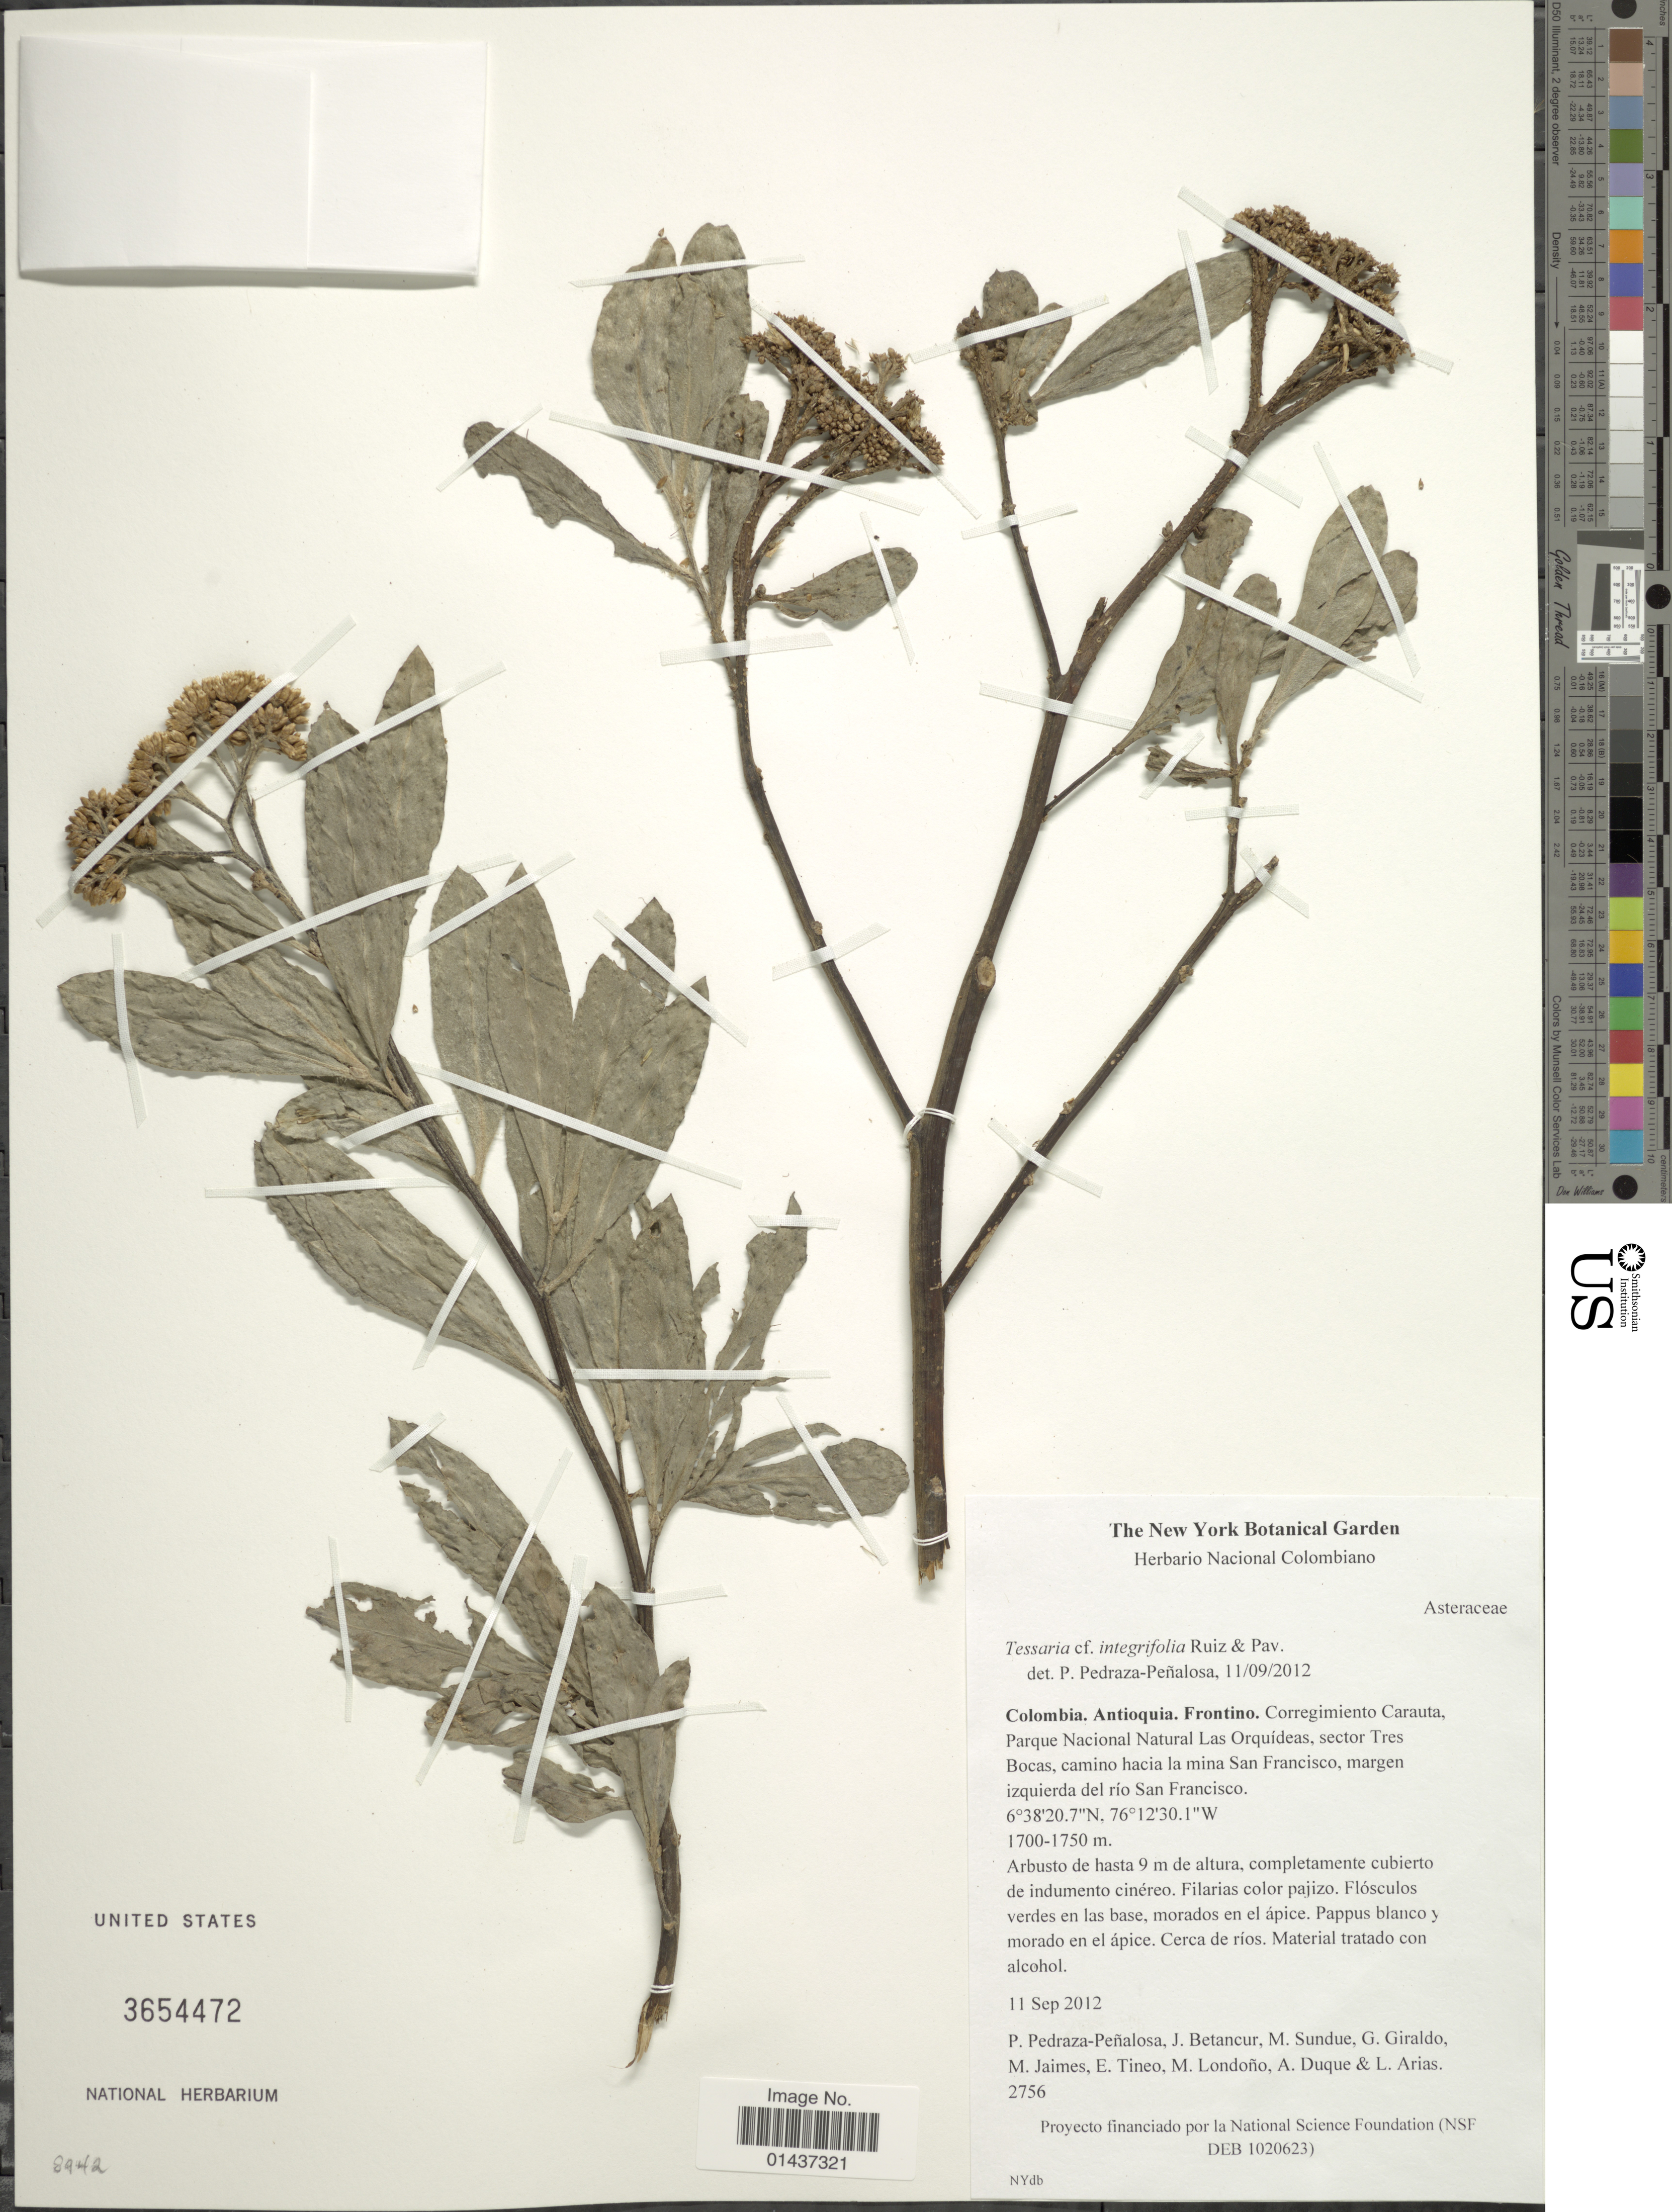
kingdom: Plantae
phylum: Tracheophyta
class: Magnoliopsida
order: Asterales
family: Asteraceae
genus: Tessaria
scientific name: Tessaria integrifolia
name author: Ruiz & Pav.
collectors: P. Pedraza-Peñalosa, J. Betancur, M. Sundue, G. Giraldo & et al.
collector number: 2756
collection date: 2012-09-11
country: Colombia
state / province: Antioquia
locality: Frontino. Corregimiento Carauta, Parque Nacional Natural Las Orquídeas, sector Tres Bocas, camino hacia la mina San Francisco, margen izquierda del río San Francisco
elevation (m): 1700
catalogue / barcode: US 3654472